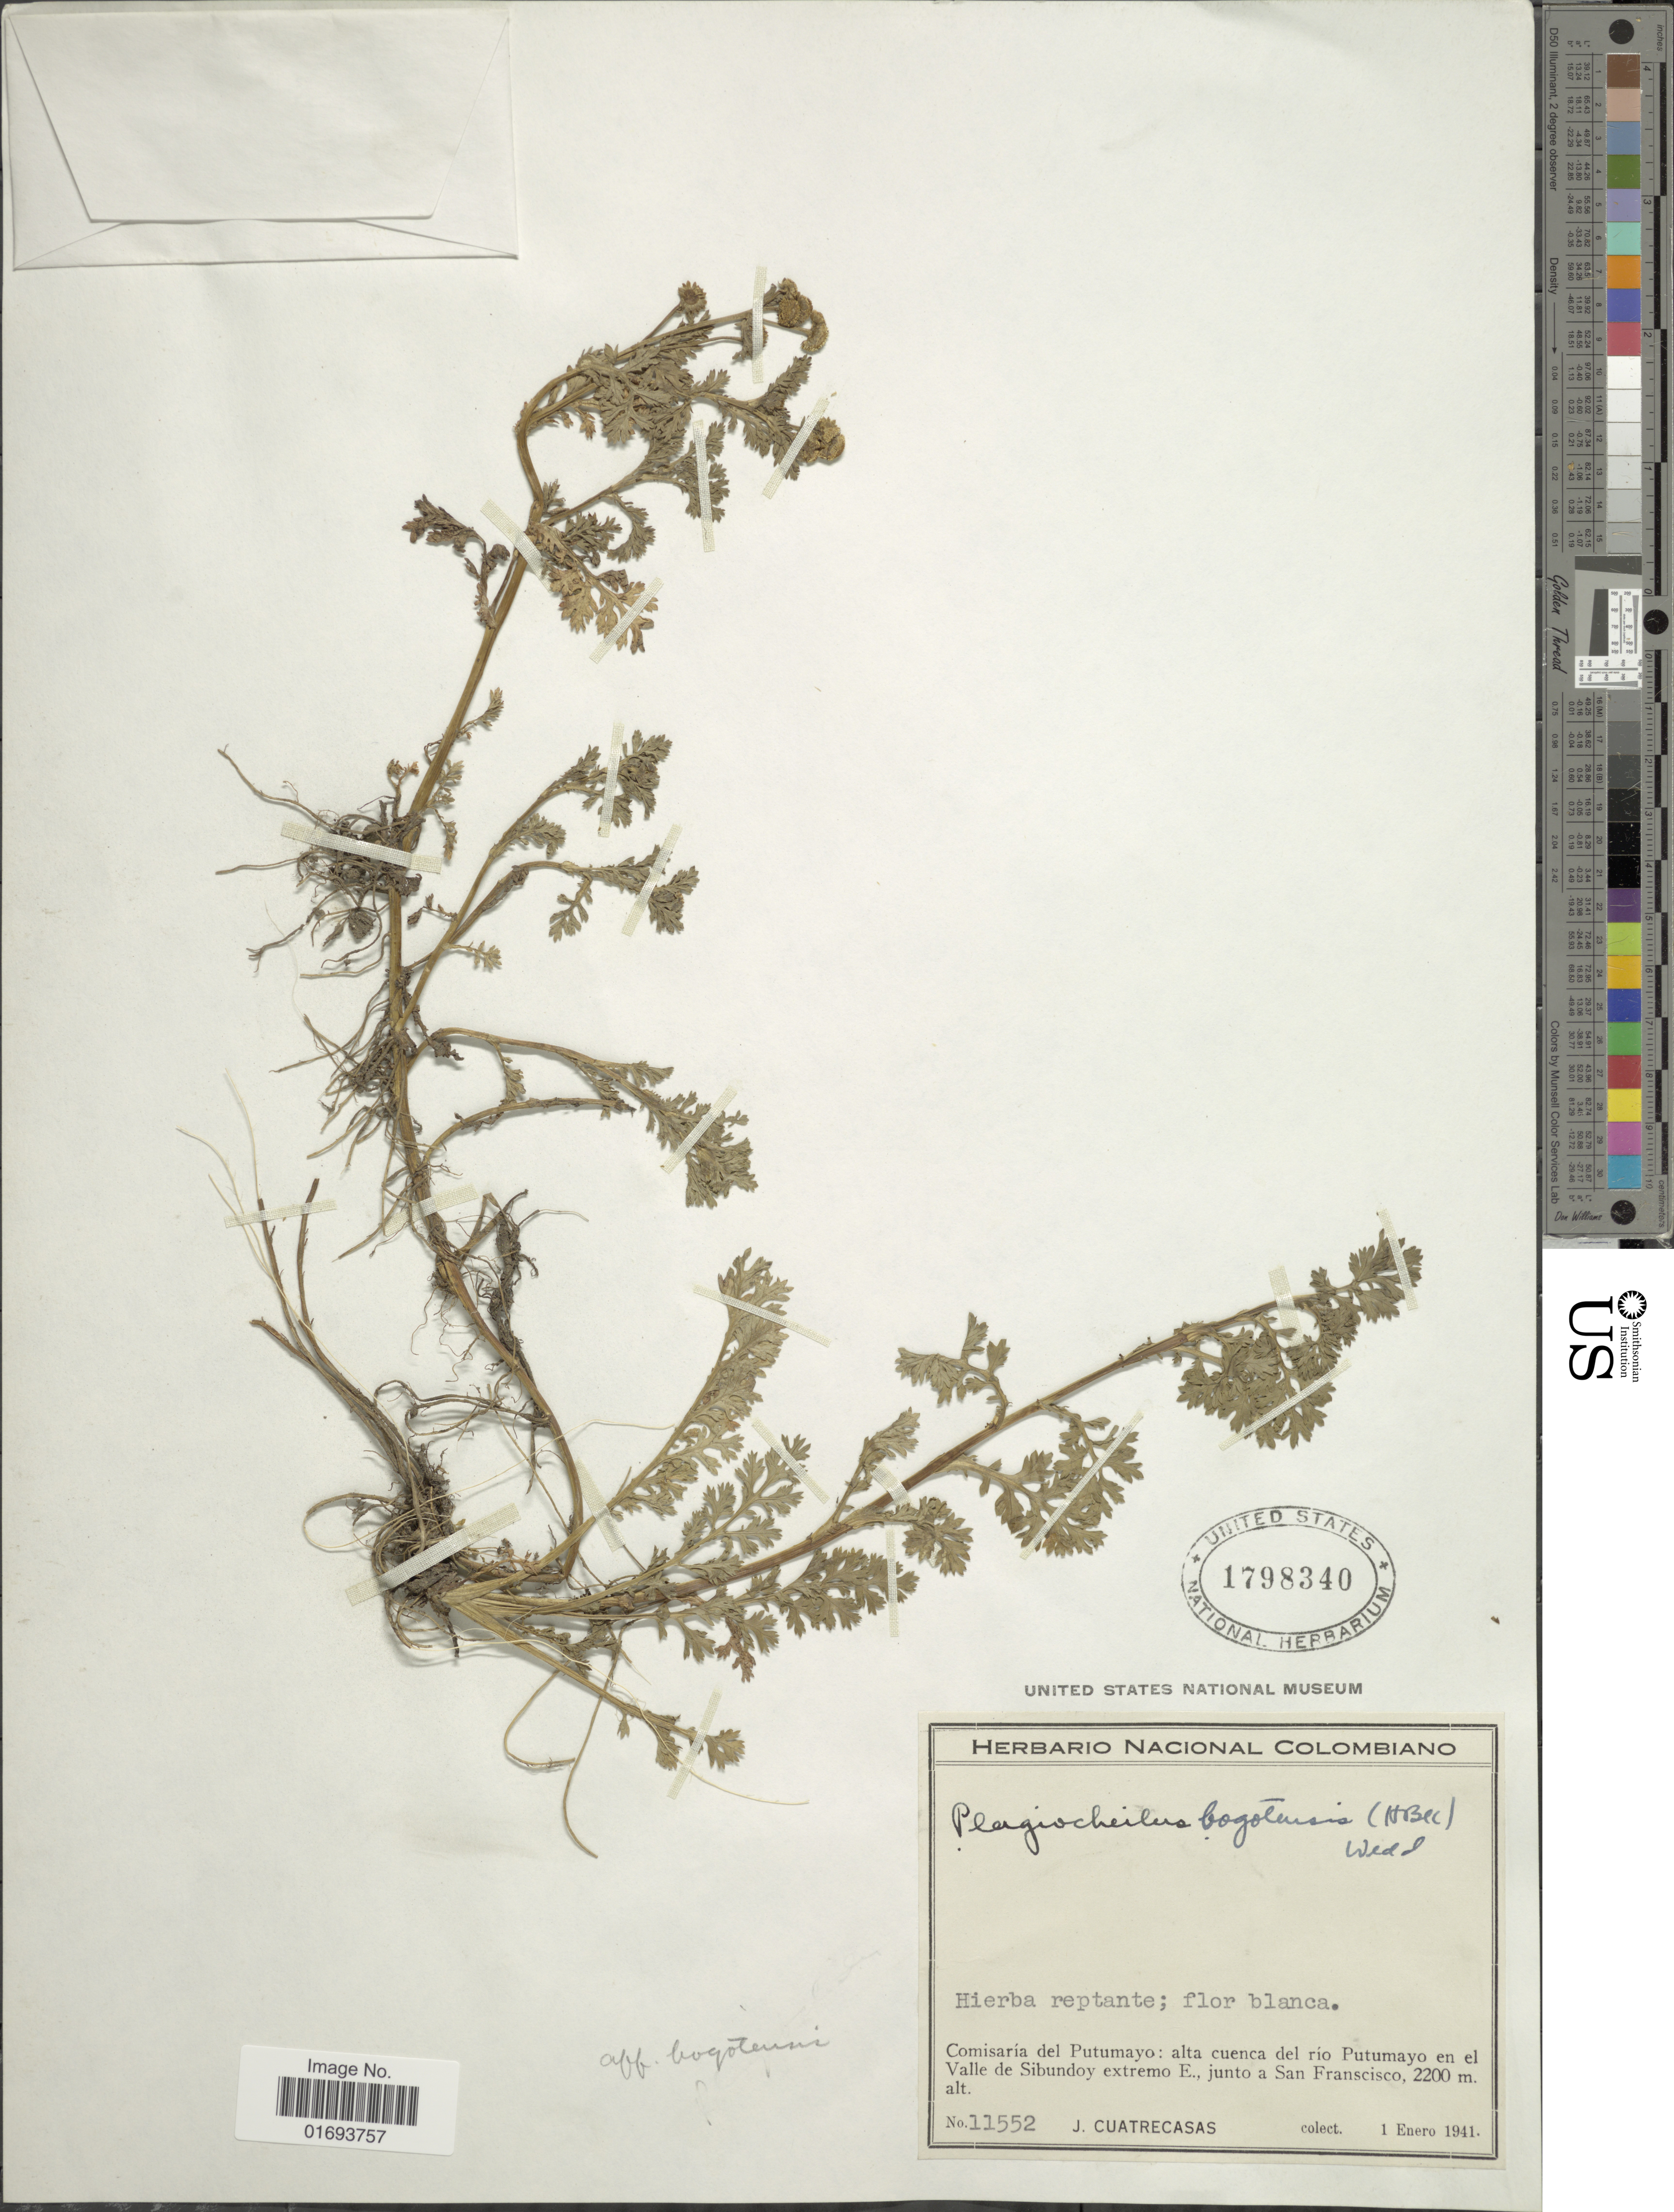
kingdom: Plantae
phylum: Tracheophyta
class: Magnoliopsida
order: Asterales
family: Asteraceae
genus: Plagiocheilus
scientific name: Plagiocheilus bogotensis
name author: (Kunth) Wedd.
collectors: J. Cuatrecasas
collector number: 11552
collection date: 1941-01-01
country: Colombia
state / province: Putumayo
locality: Comisaria del Putumayo: alta cuenca del rio Putumayo en el Valle de Sibundoy extremo E., junto a San Francisco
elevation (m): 2200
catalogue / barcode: US 1798340